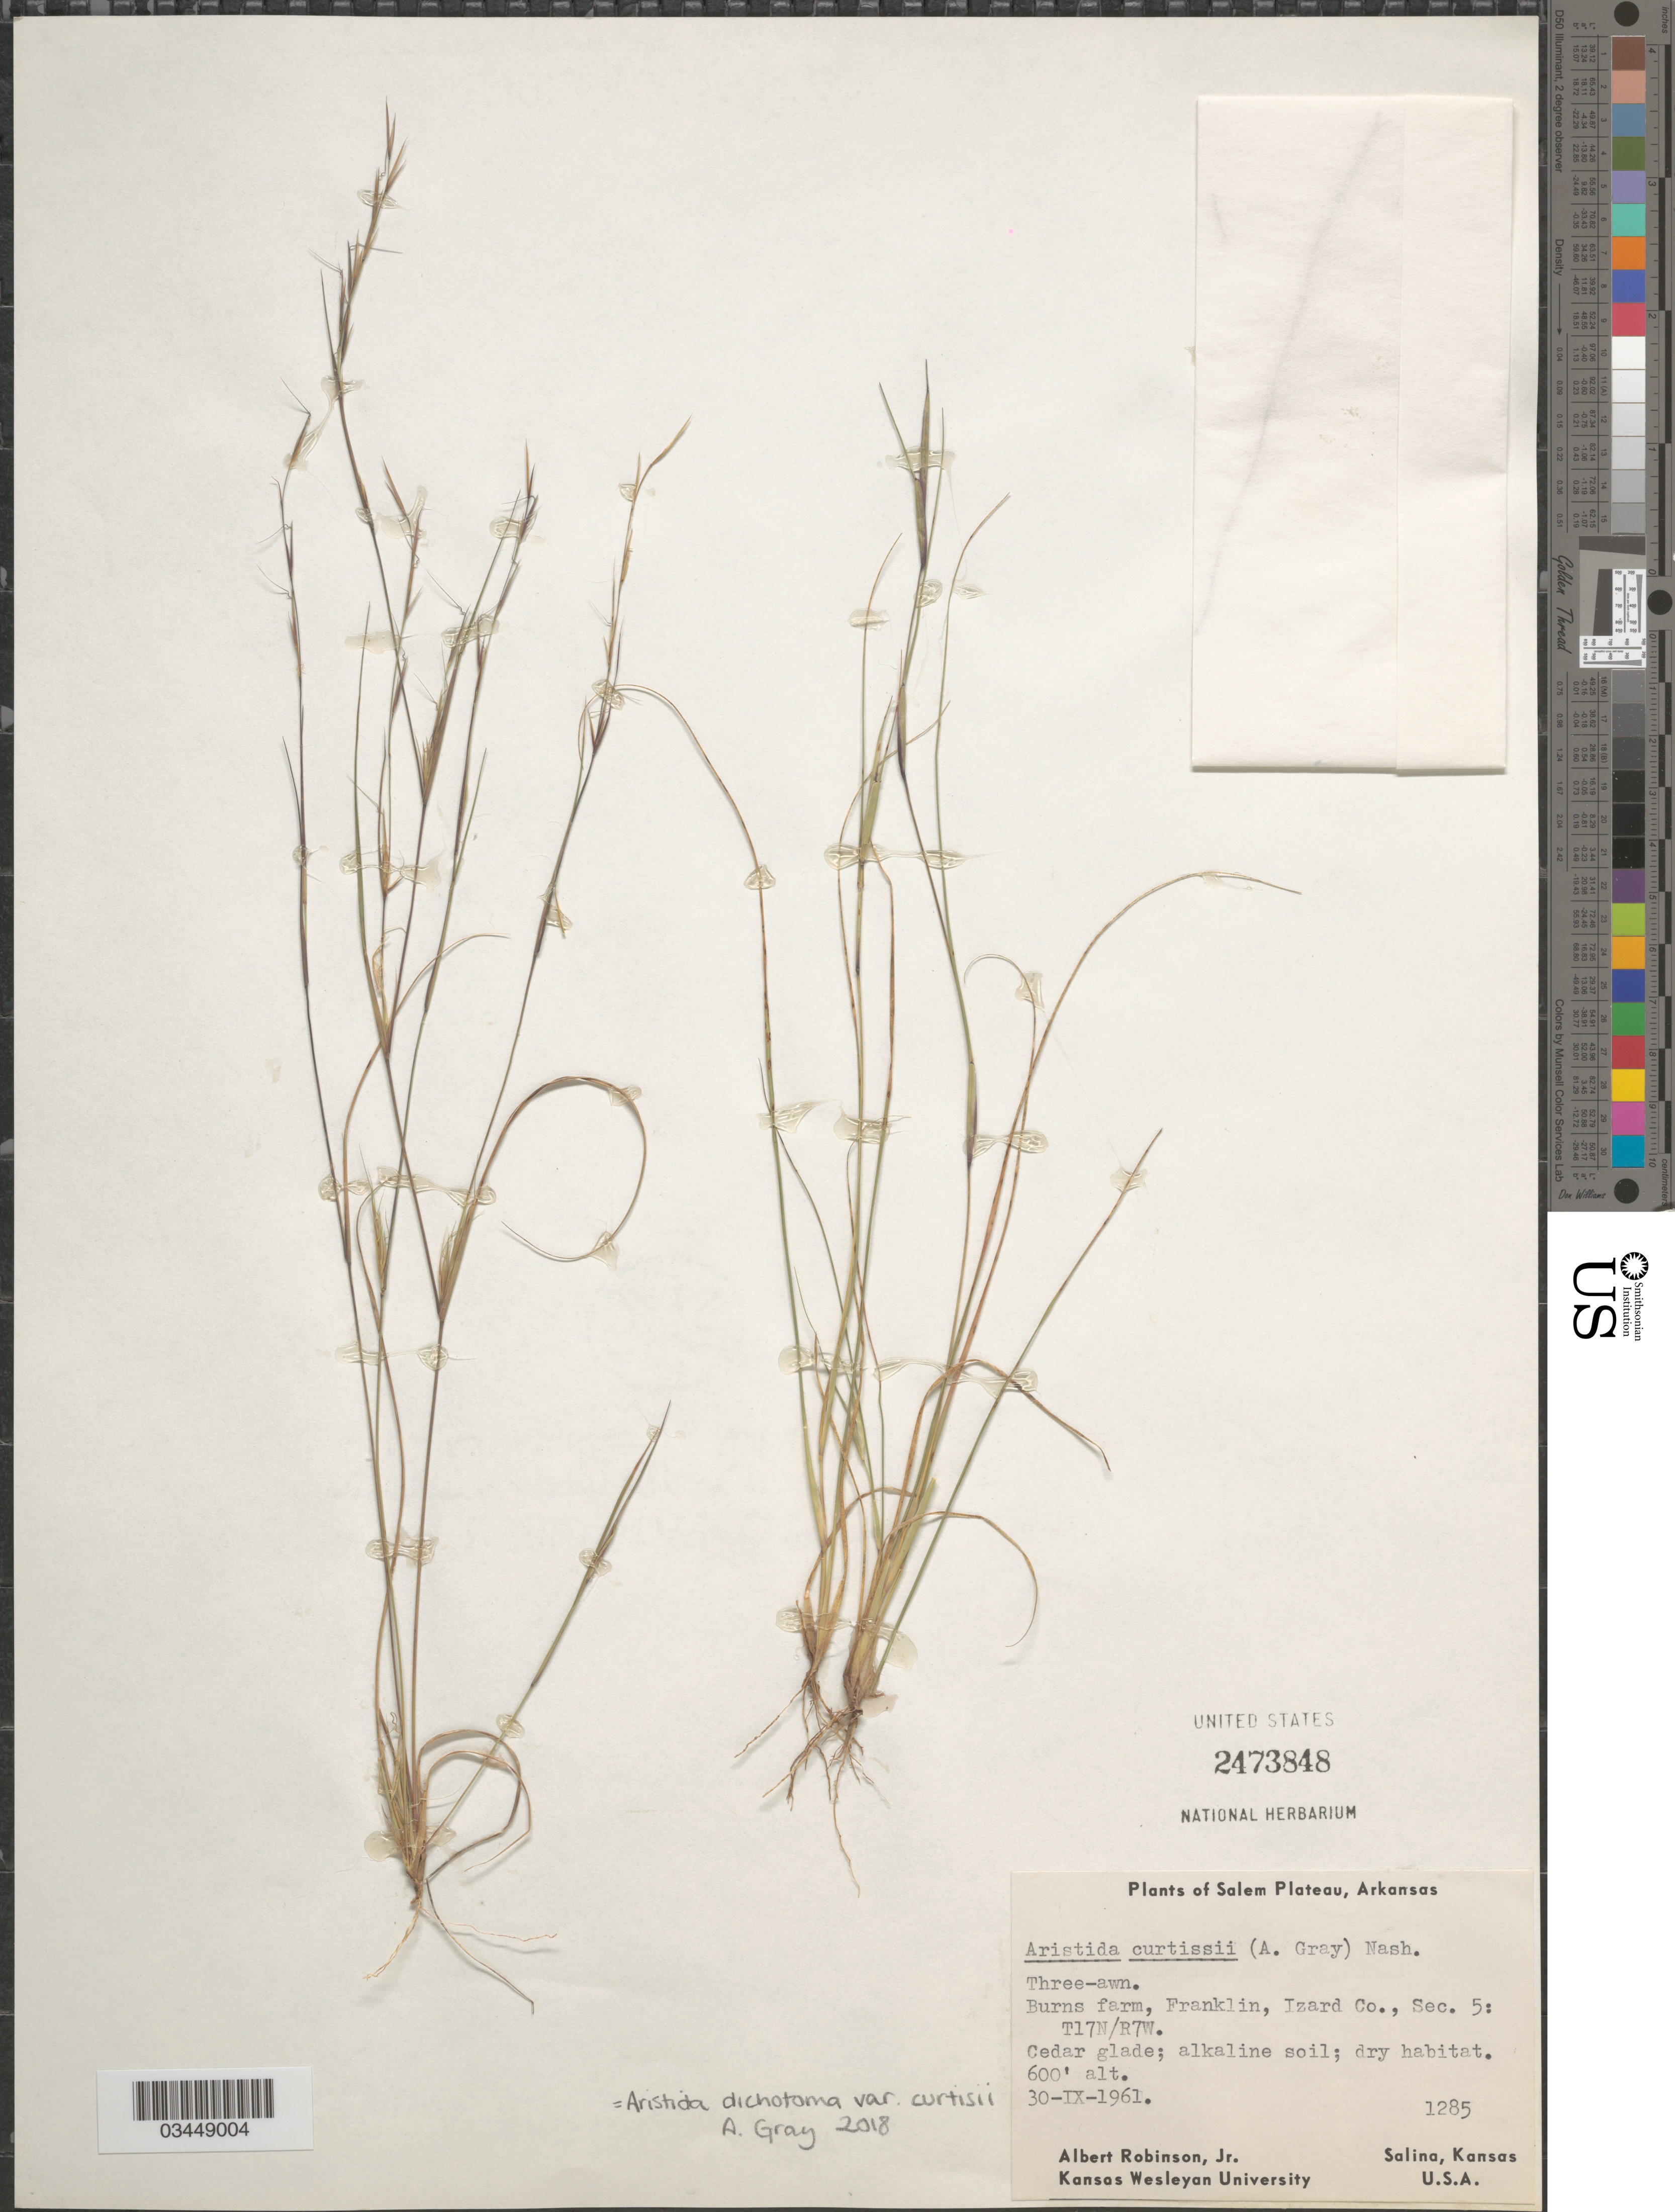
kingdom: Plantae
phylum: Tracheophyta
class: Liliopsida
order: Poales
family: Poaceae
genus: Aristida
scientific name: Aristida dichotoma var. curtisii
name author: A. Gray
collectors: A. Robinson Jr.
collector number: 1285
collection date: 1961-09-30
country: United States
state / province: Arkansas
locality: Salem Plateau. Burn farm, Franklin, Izard Co., Sec. 5: T17N/R7W.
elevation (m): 183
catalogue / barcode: US 2473848